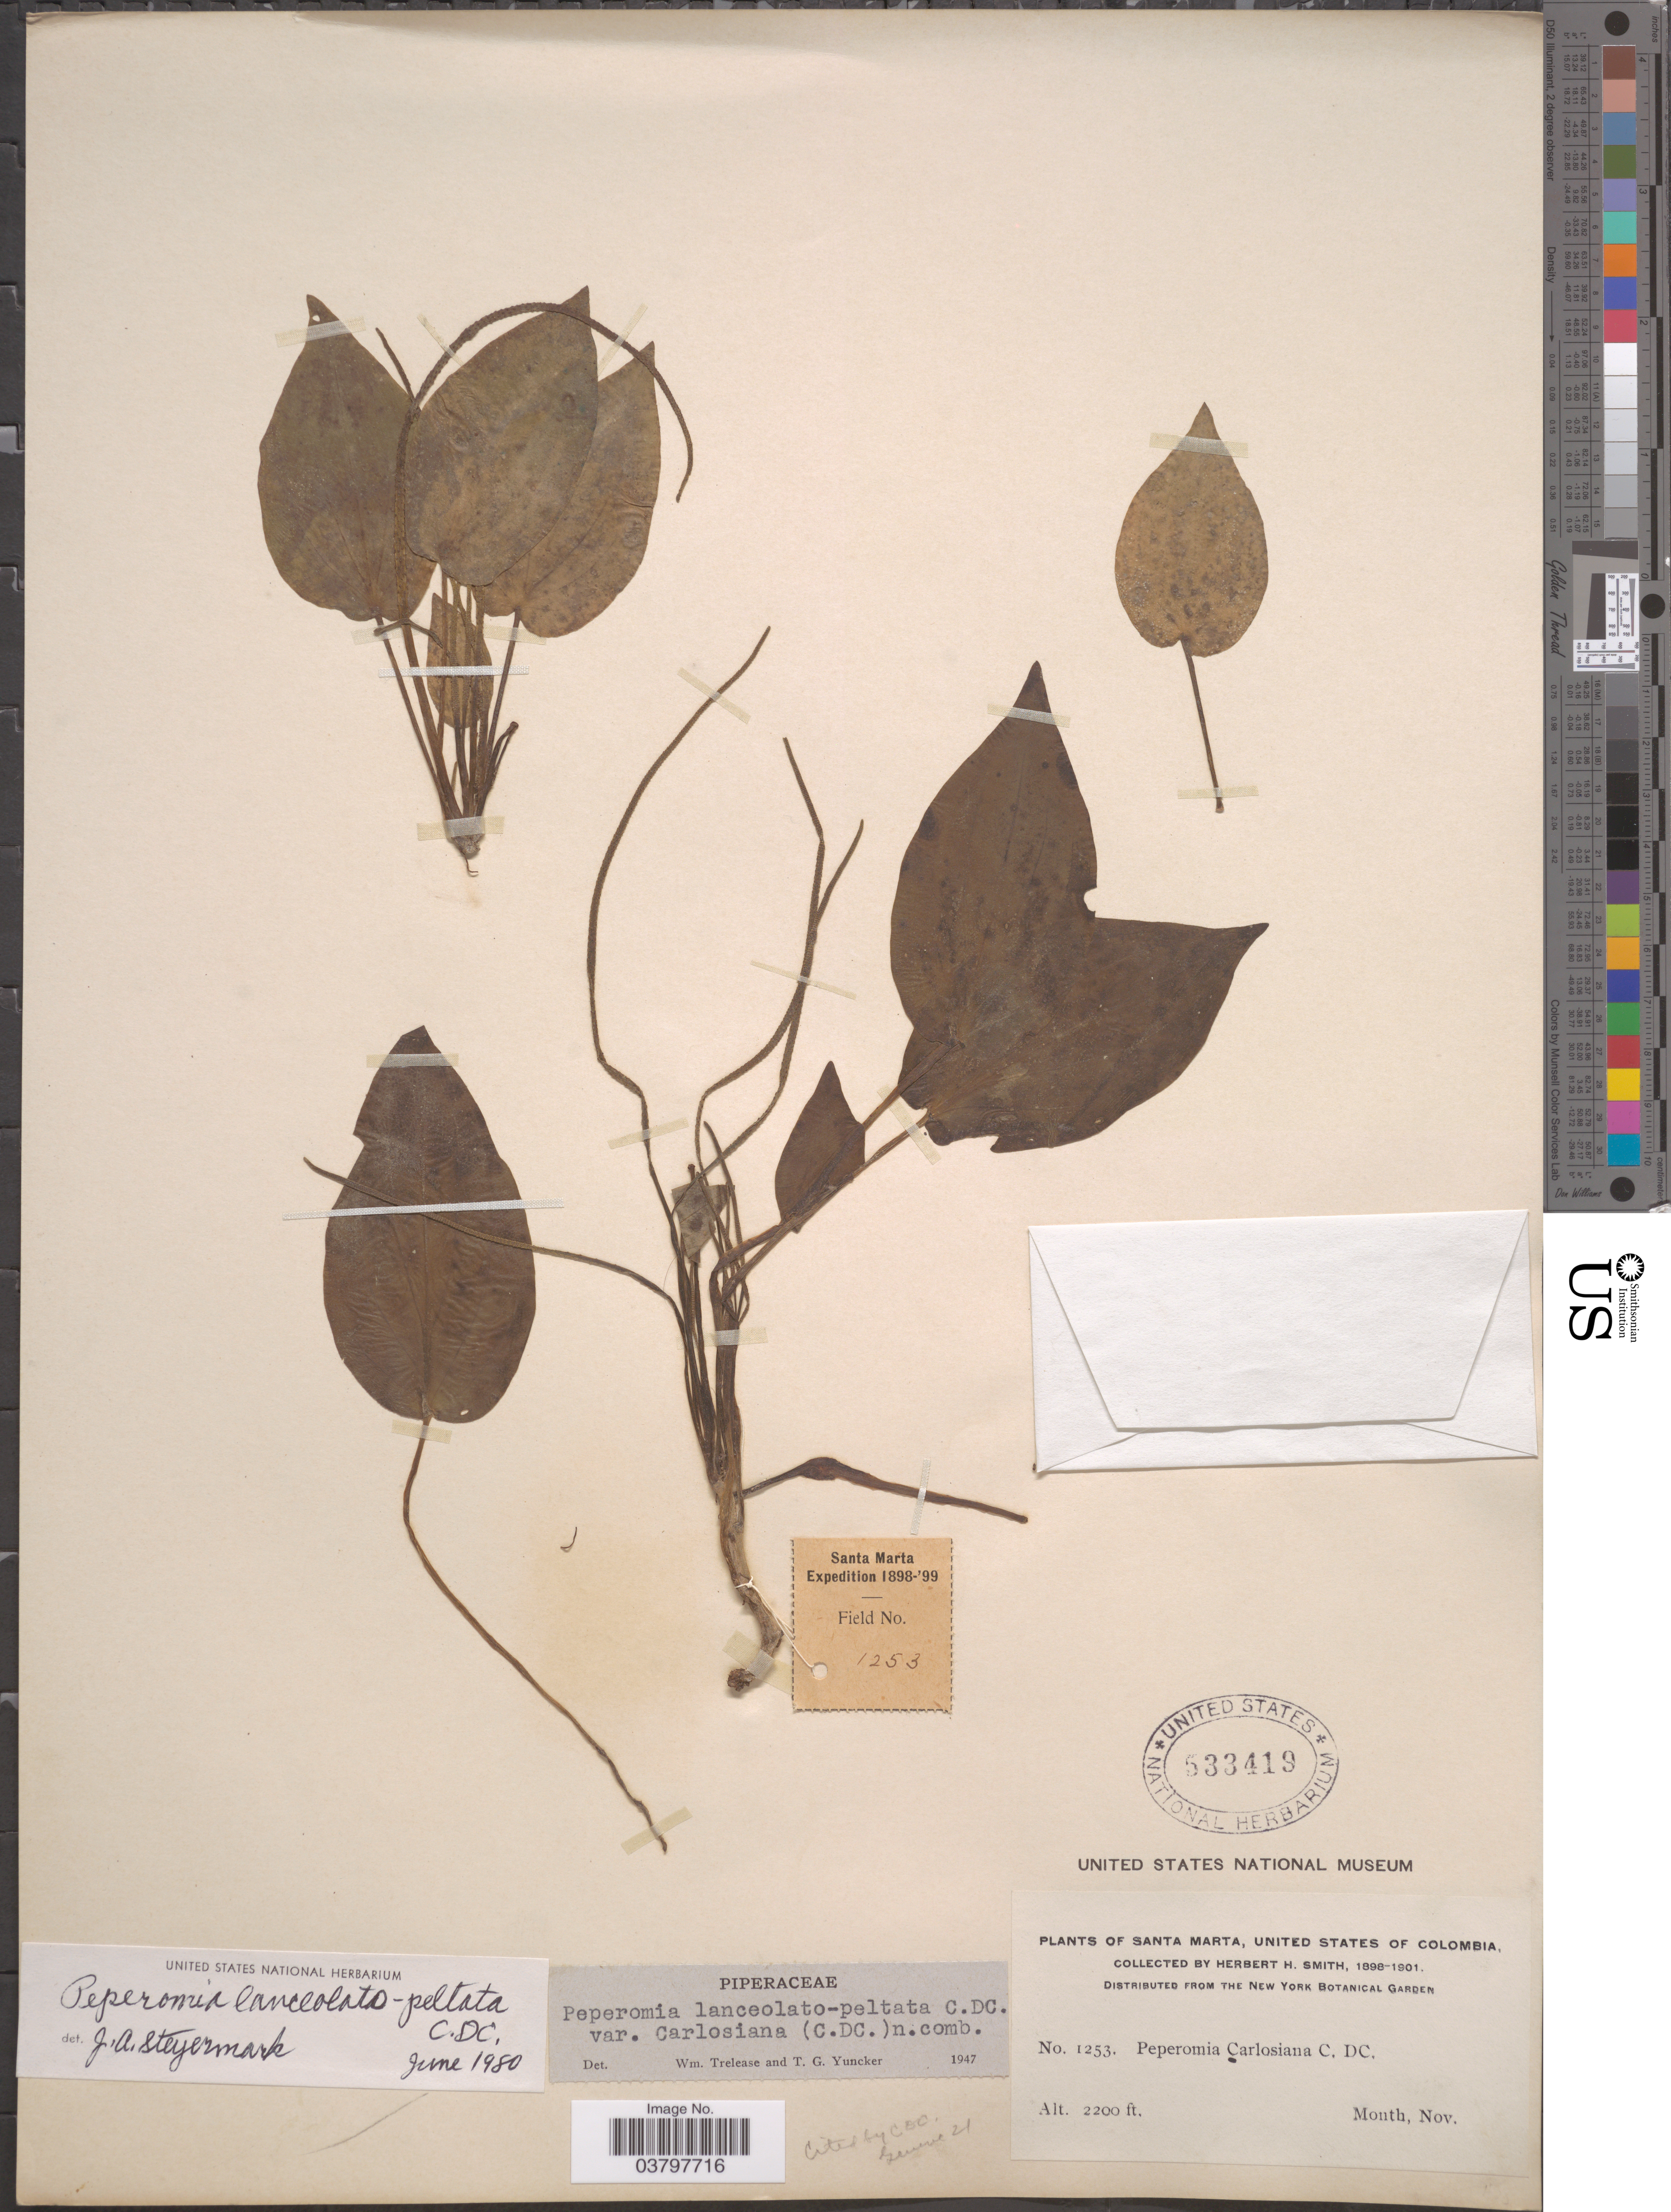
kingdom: Plantae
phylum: Tracheophyta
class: Magnoliopsida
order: Piperales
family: Piperaceae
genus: Peperomia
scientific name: Peperomia lanceolatopeltata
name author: C. DC.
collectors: Herbert H. Smith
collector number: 1253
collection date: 1898-11/1901-11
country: Colombia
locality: Santa Marta, United States of Colombia.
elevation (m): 671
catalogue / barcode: US 533419